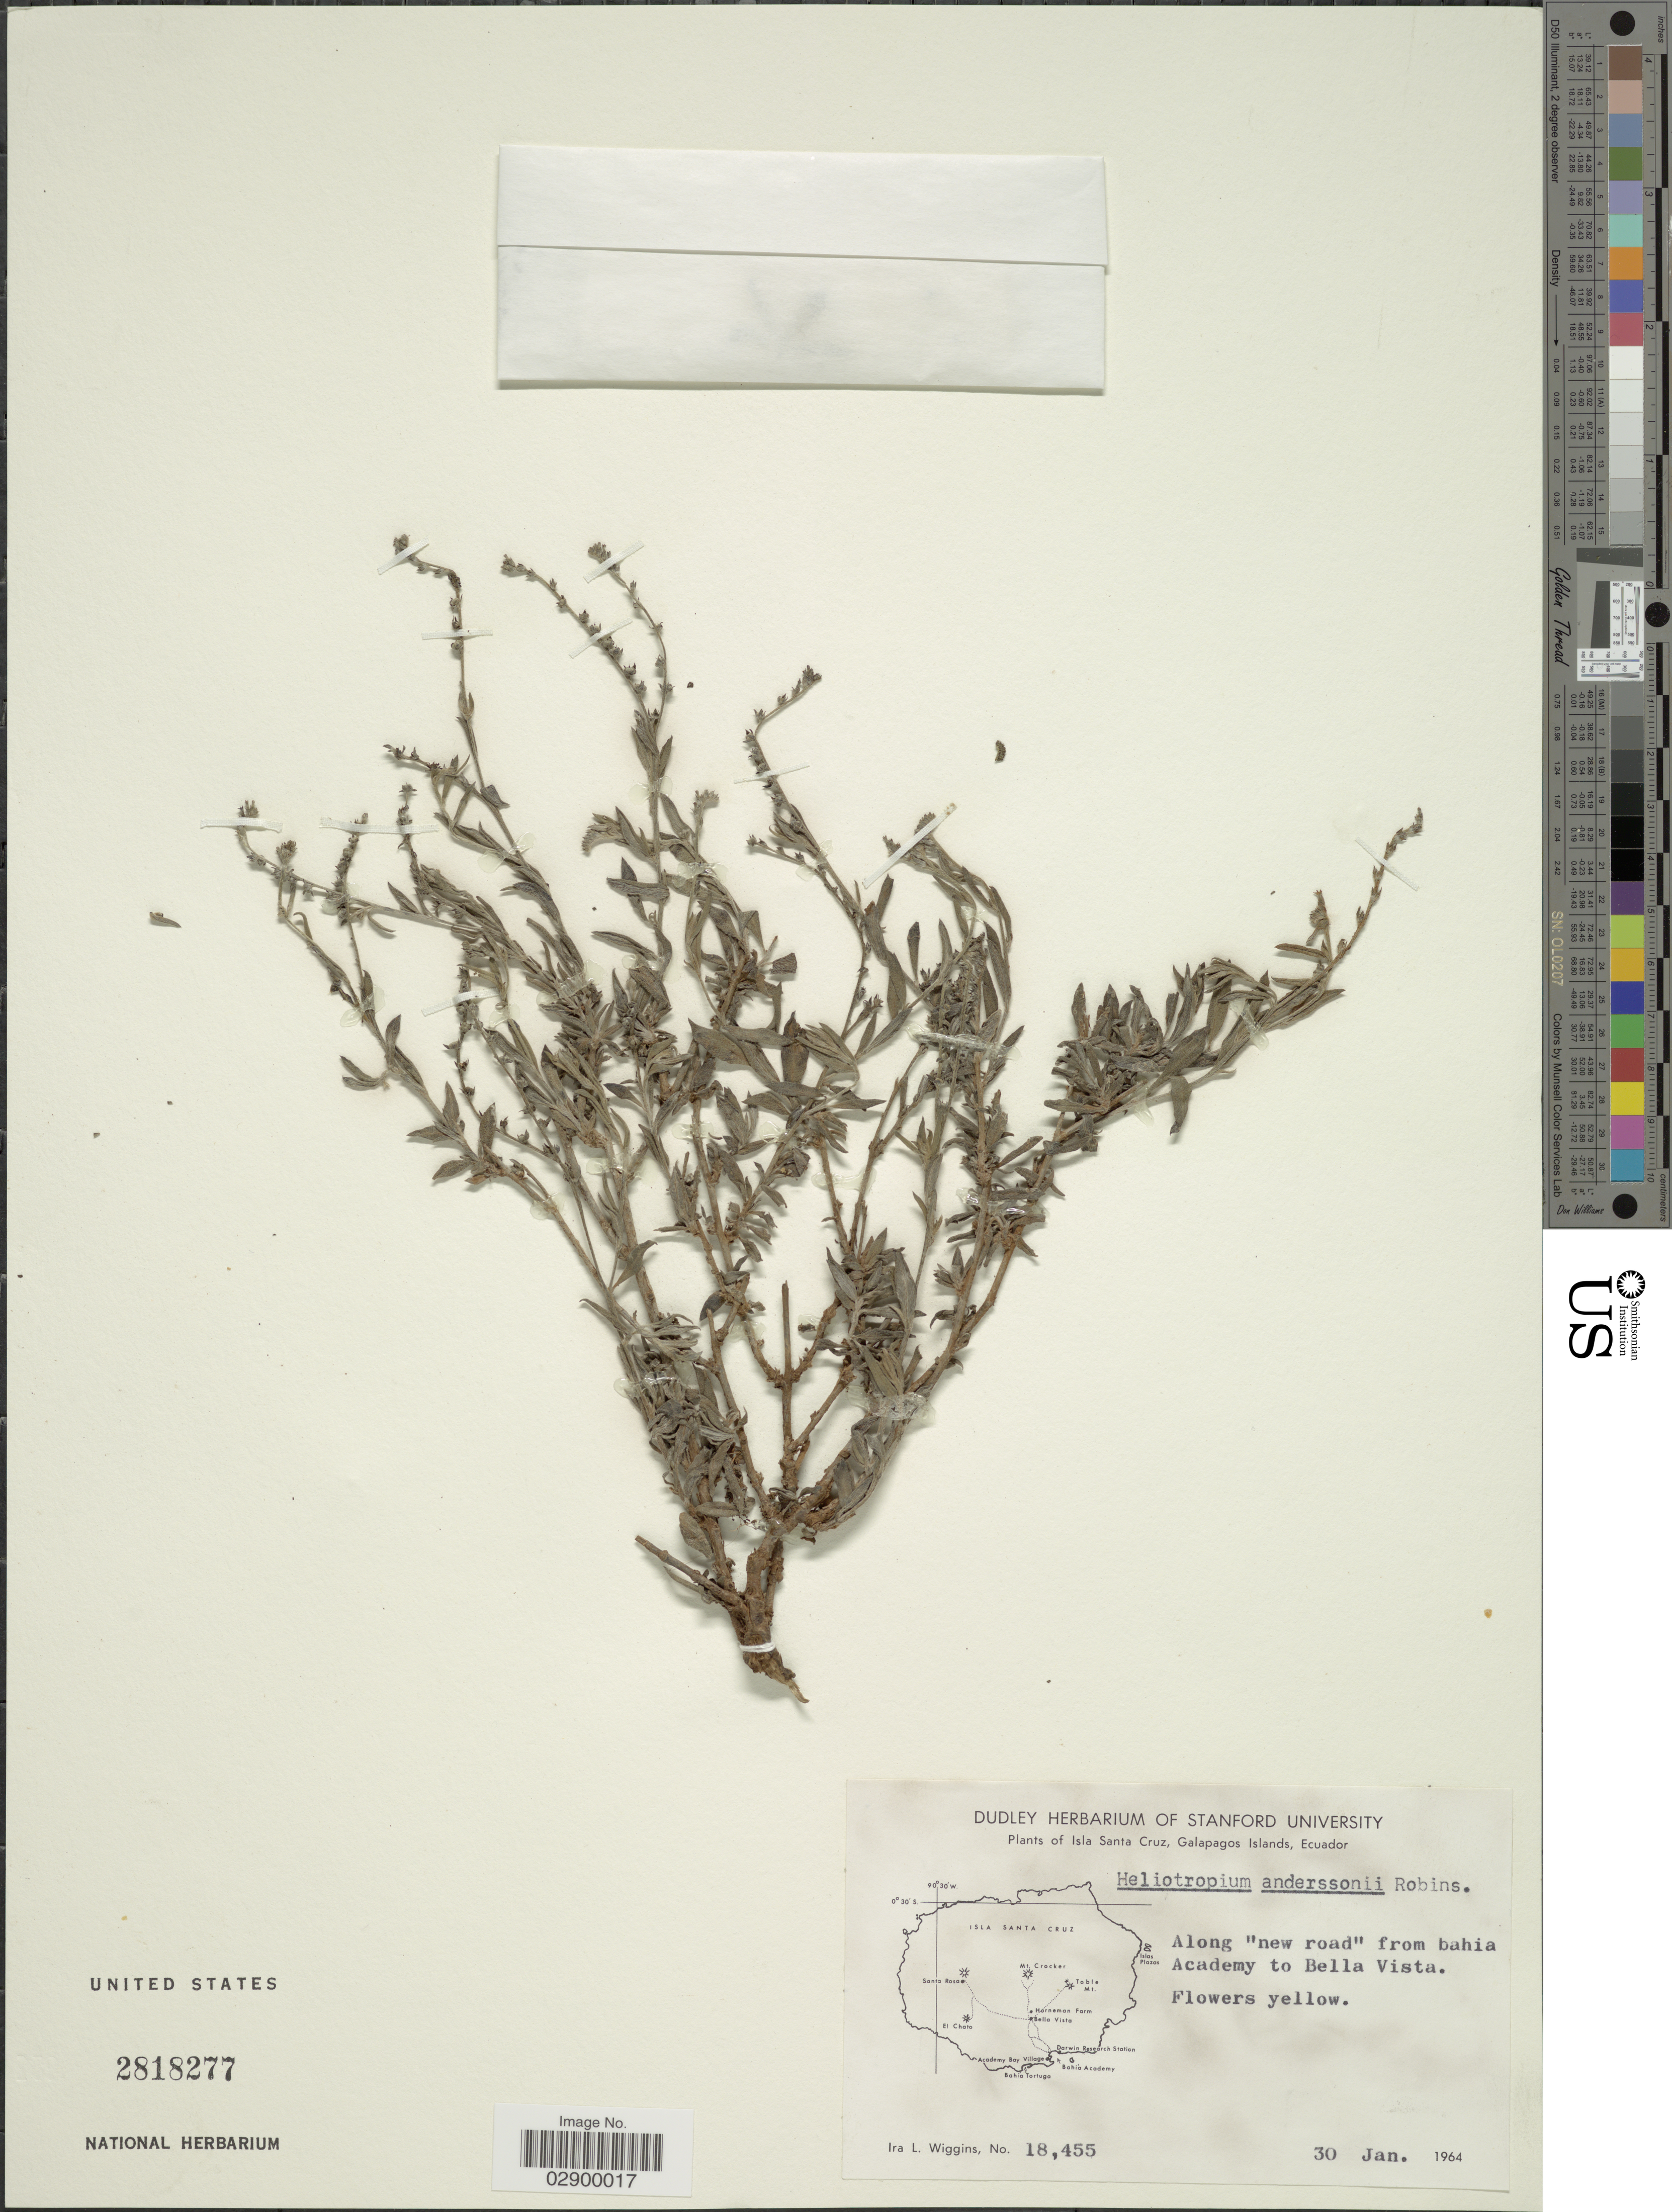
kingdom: Plantae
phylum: Tracheophyta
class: Magnoliopsida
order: Boraginales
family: Heliotropiaceae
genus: Heliotropium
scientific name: Heliotropium anderssonii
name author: B.L. Rob.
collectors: I. L. Wiggins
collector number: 18455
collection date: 1964-01-30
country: Ecuador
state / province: Colón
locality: Isla Santa Cruz, Galapagos Islands. Along "new road" from bahia Academy to Bella Vista.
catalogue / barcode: US 2818277